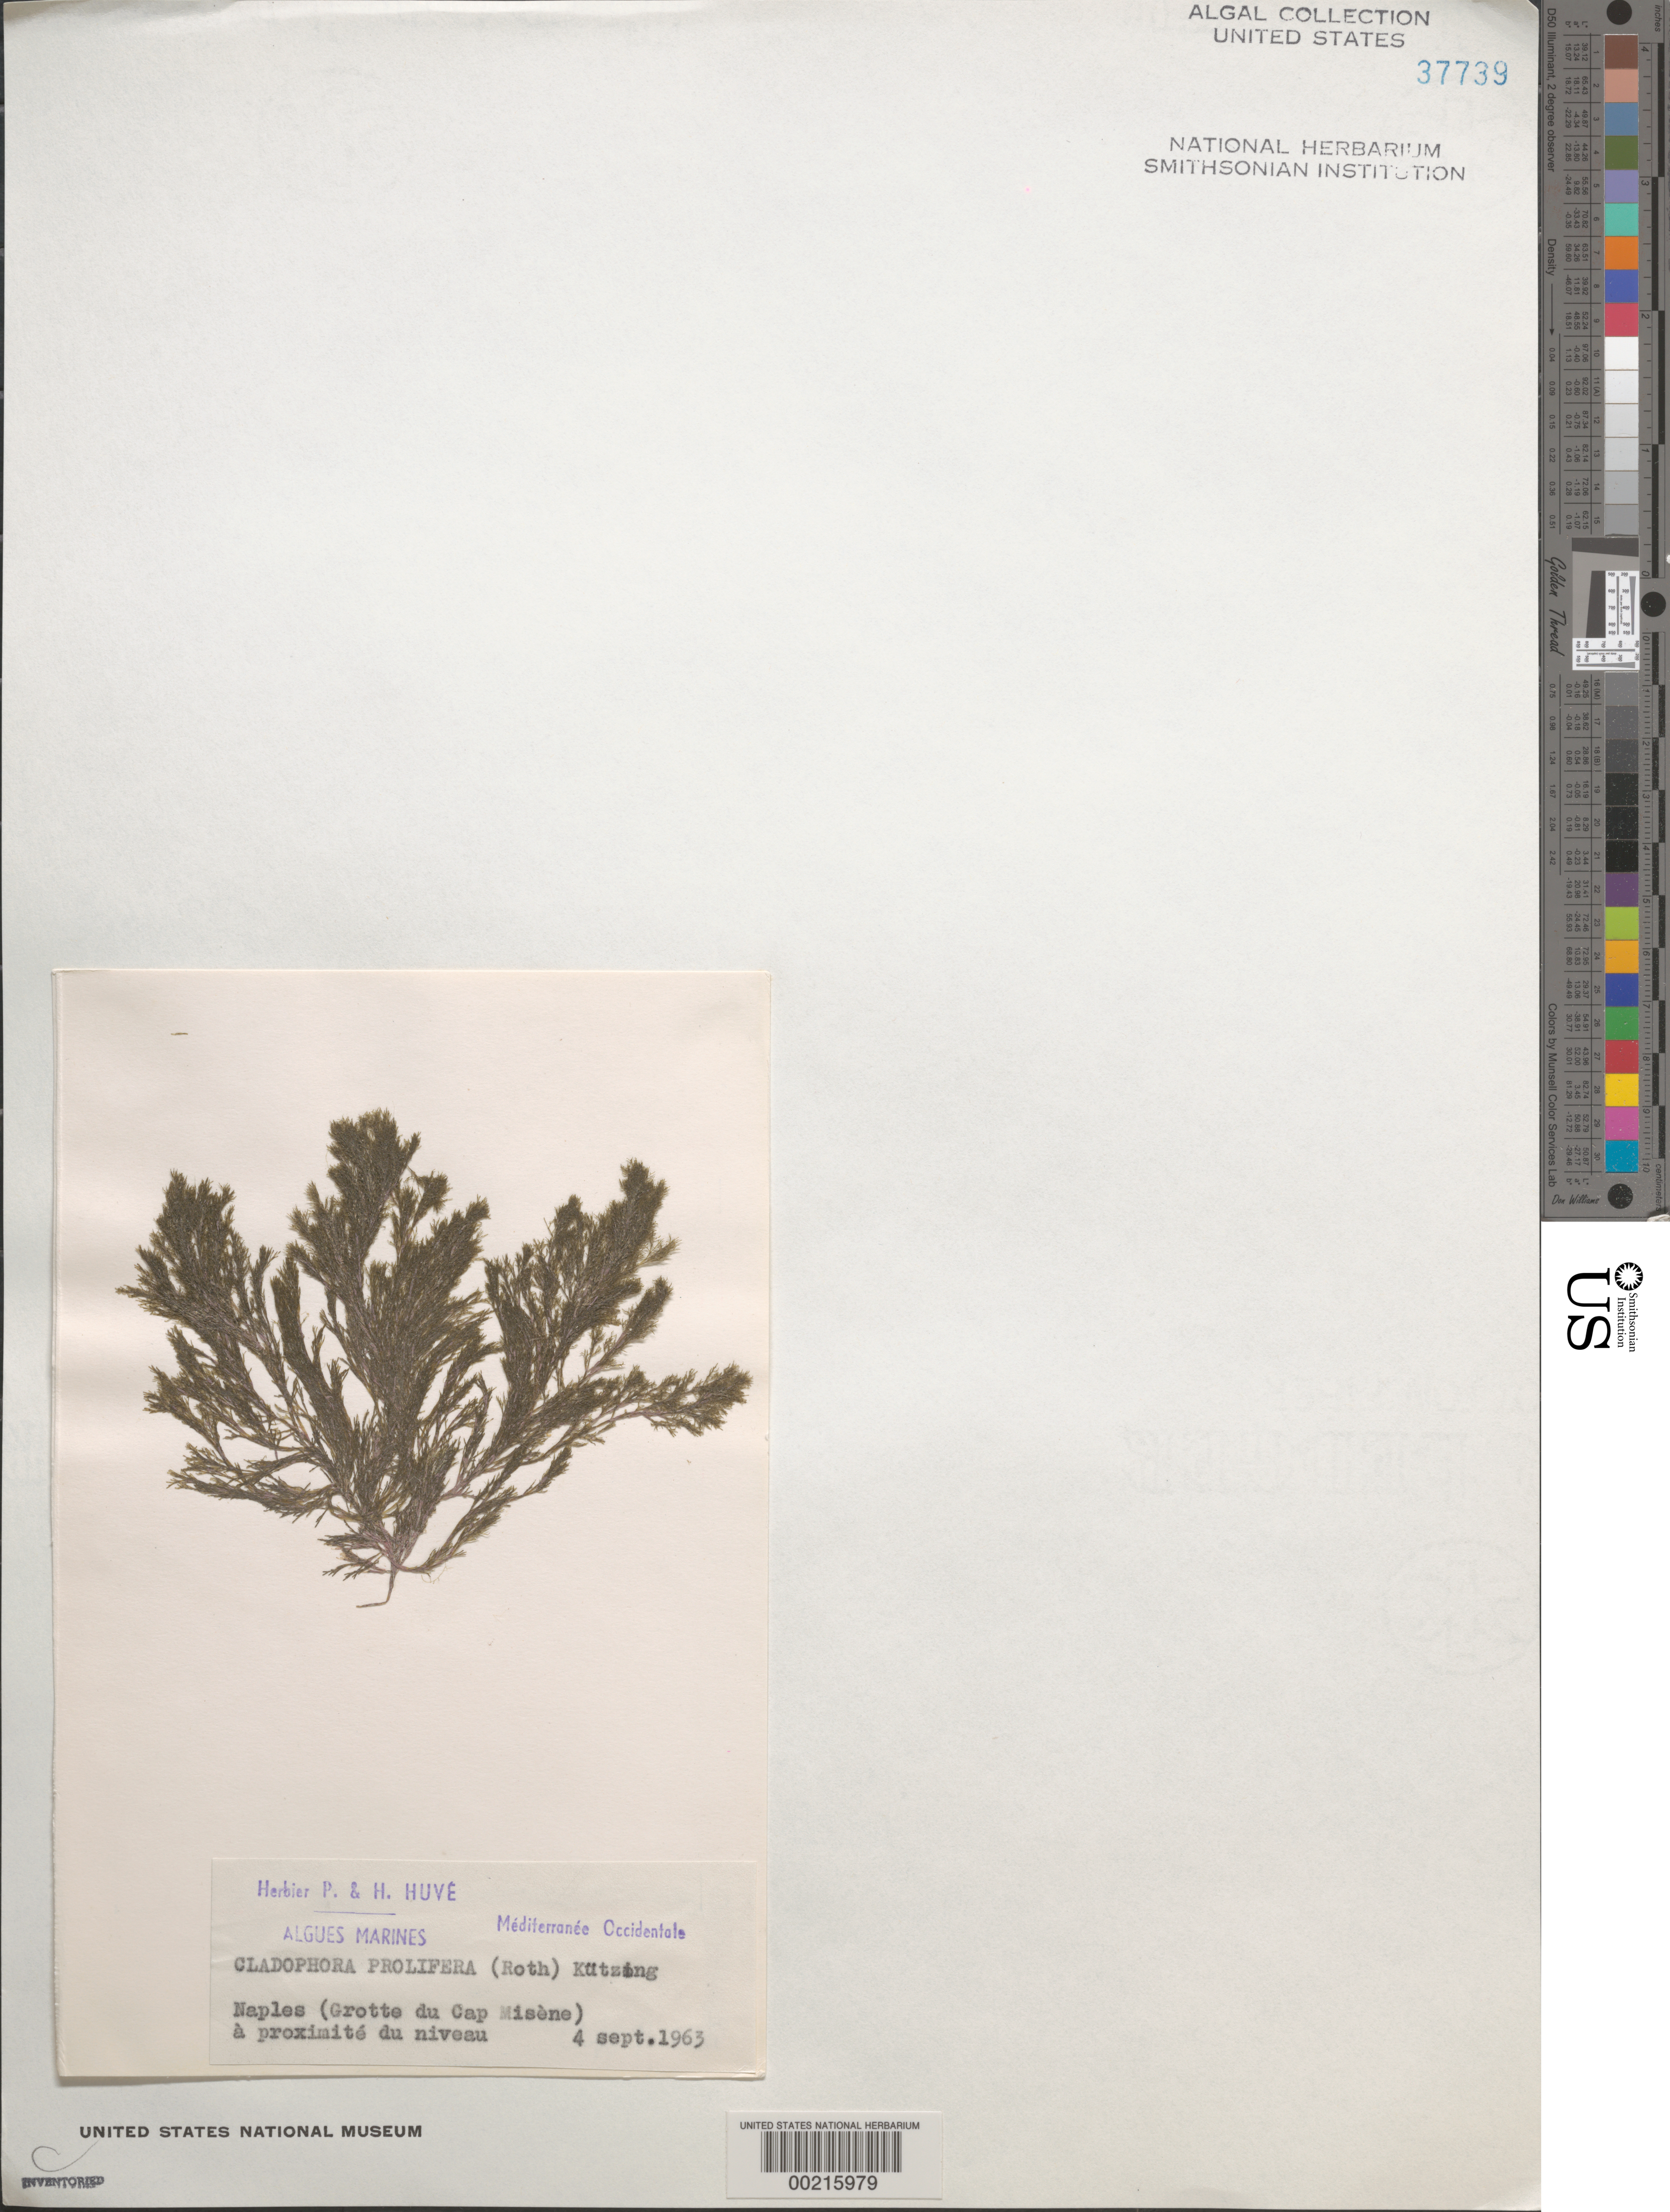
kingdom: Plantae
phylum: Chlorophyta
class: Ulvophyceae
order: Cladophorales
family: Cladophoraceae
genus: Cladophora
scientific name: Cladophora prolifera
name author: (Roth) Kütz.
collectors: P. Huve & H. Huve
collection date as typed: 04 Sep 1963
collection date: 1963-09-04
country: Italy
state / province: Campania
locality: Naples, cabo miseno (cap misene), napoli province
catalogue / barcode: US 37739